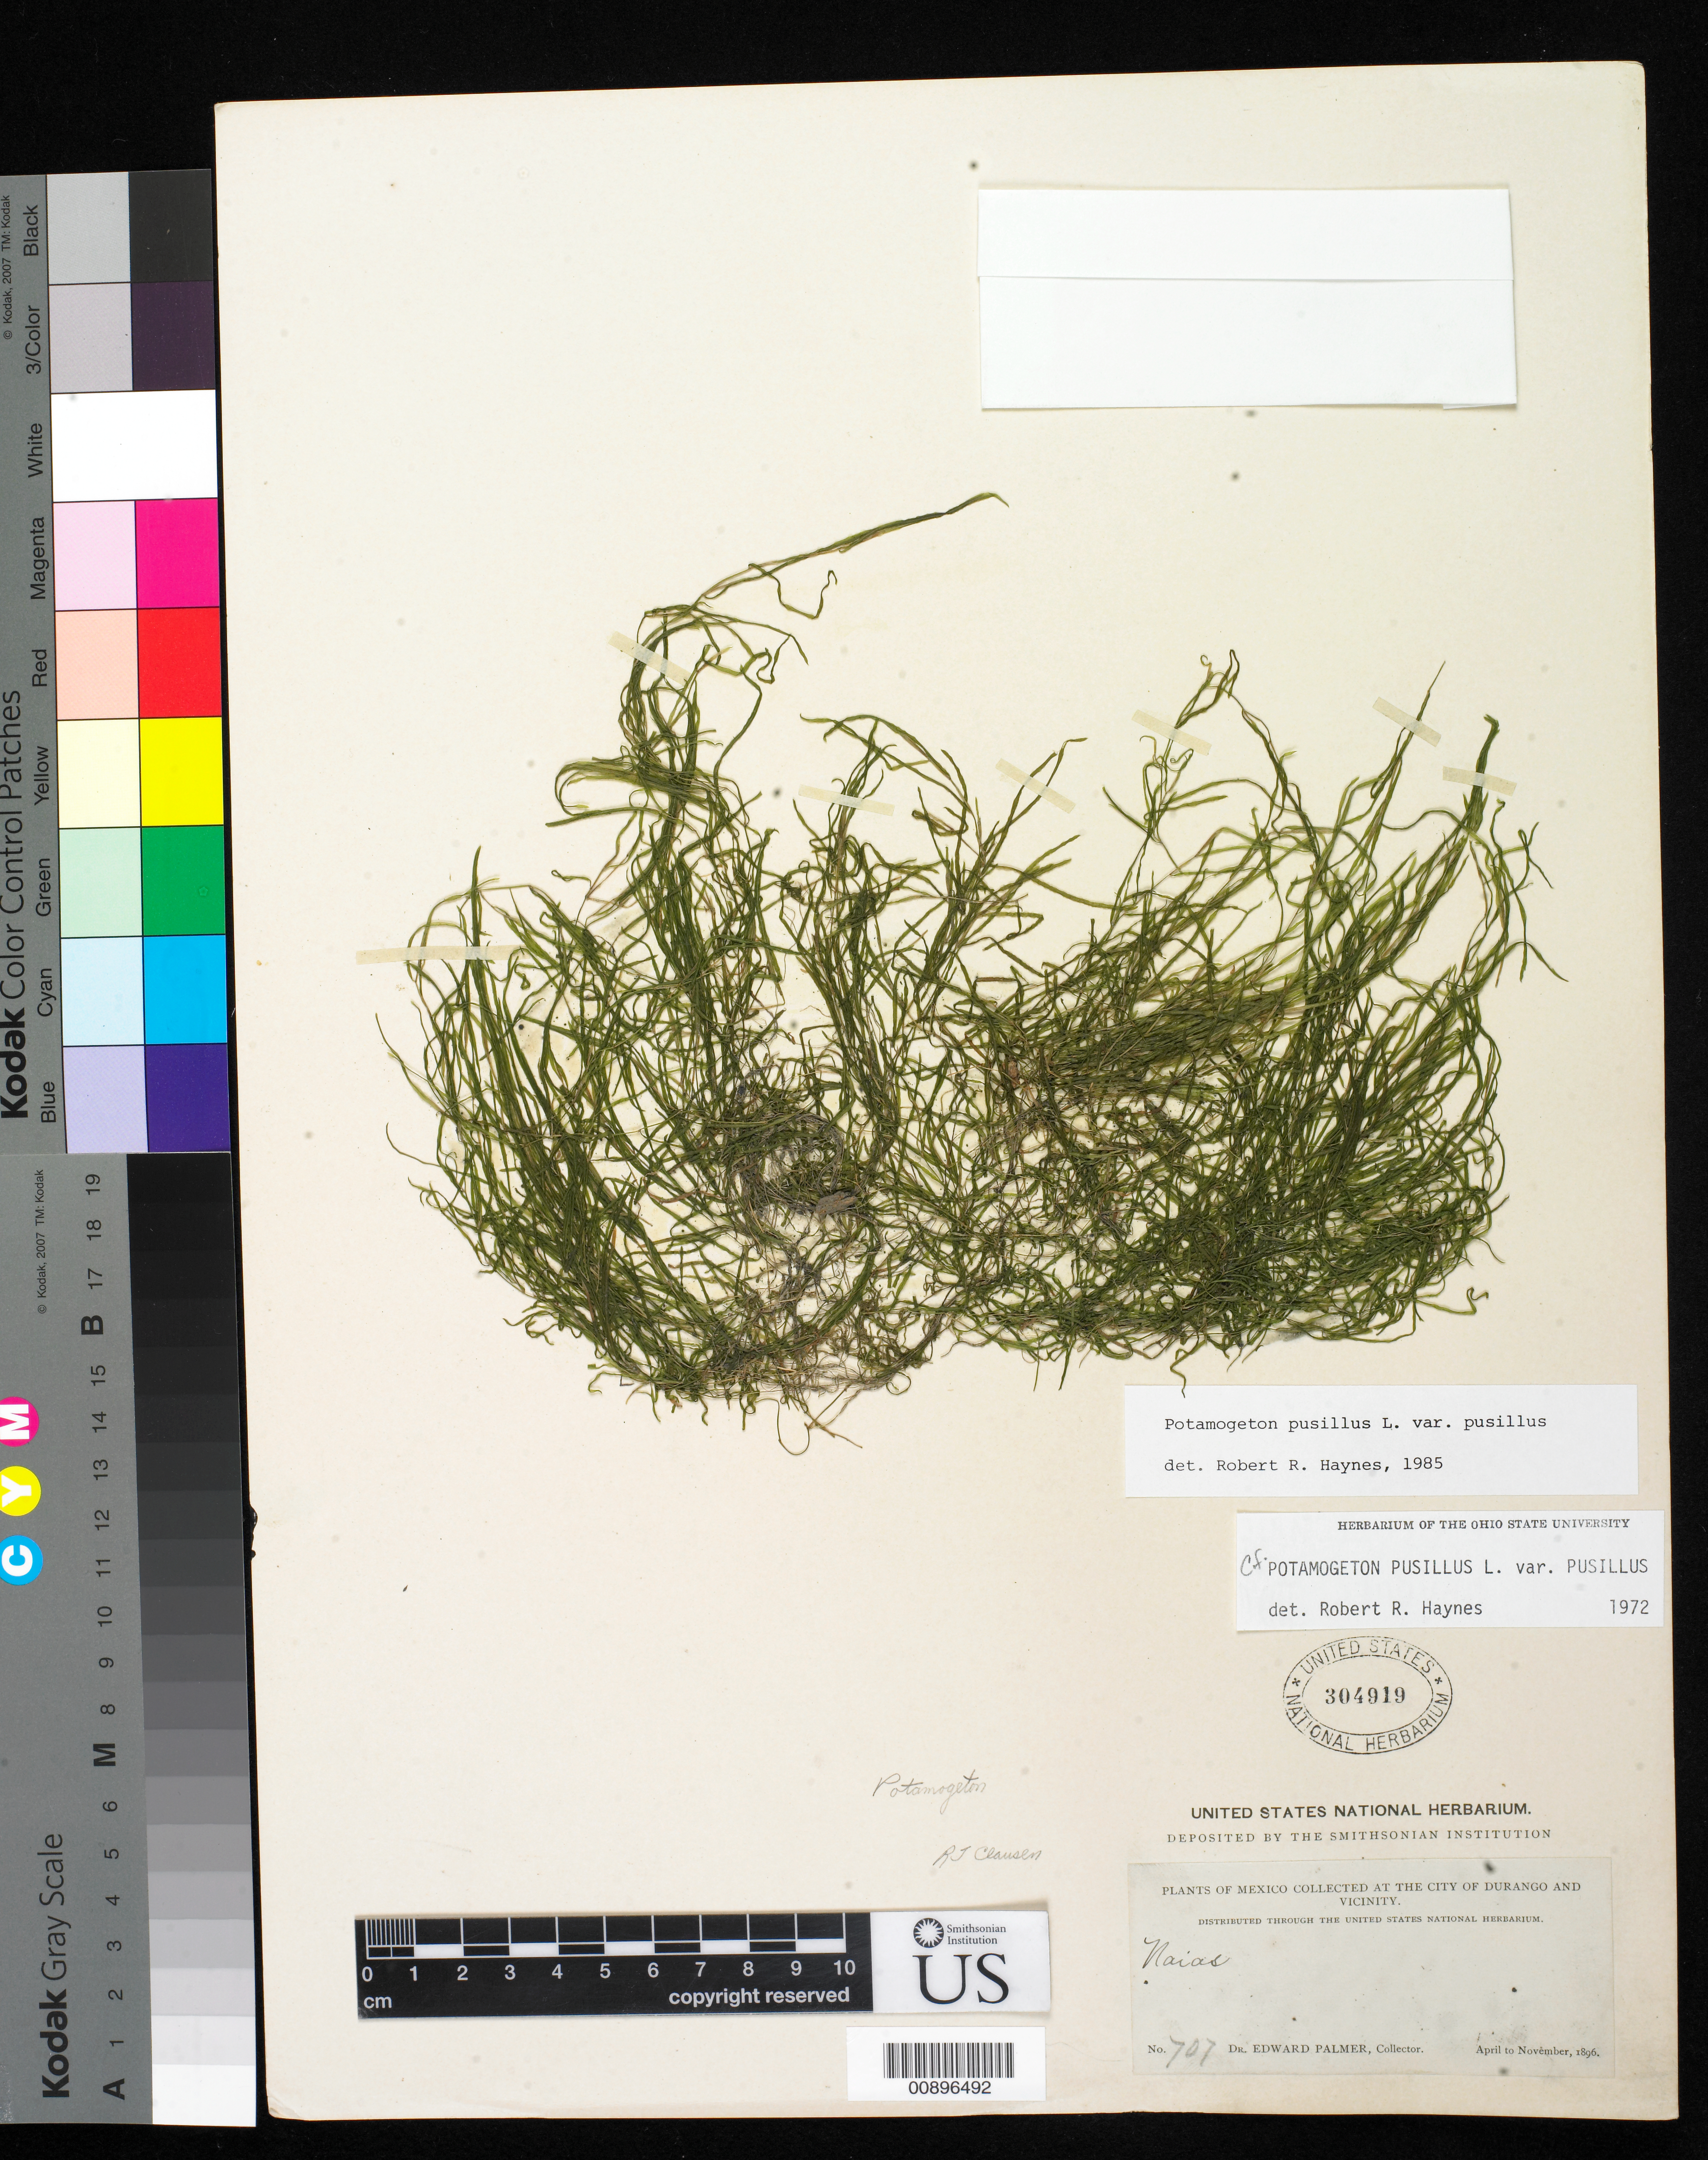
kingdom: Plantae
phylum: Tracheophyta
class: Liliopsida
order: Alismatales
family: Potamogetonaceae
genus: Potamogeton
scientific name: Potamogeton pusillus var. pusillus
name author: L.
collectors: E. Palmer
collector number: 707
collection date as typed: Apr 1896 to -- Nov 1896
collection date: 1896-04/1896-11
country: Mexico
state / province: Durango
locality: City of Durango and vicinity.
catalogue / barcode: US 304919